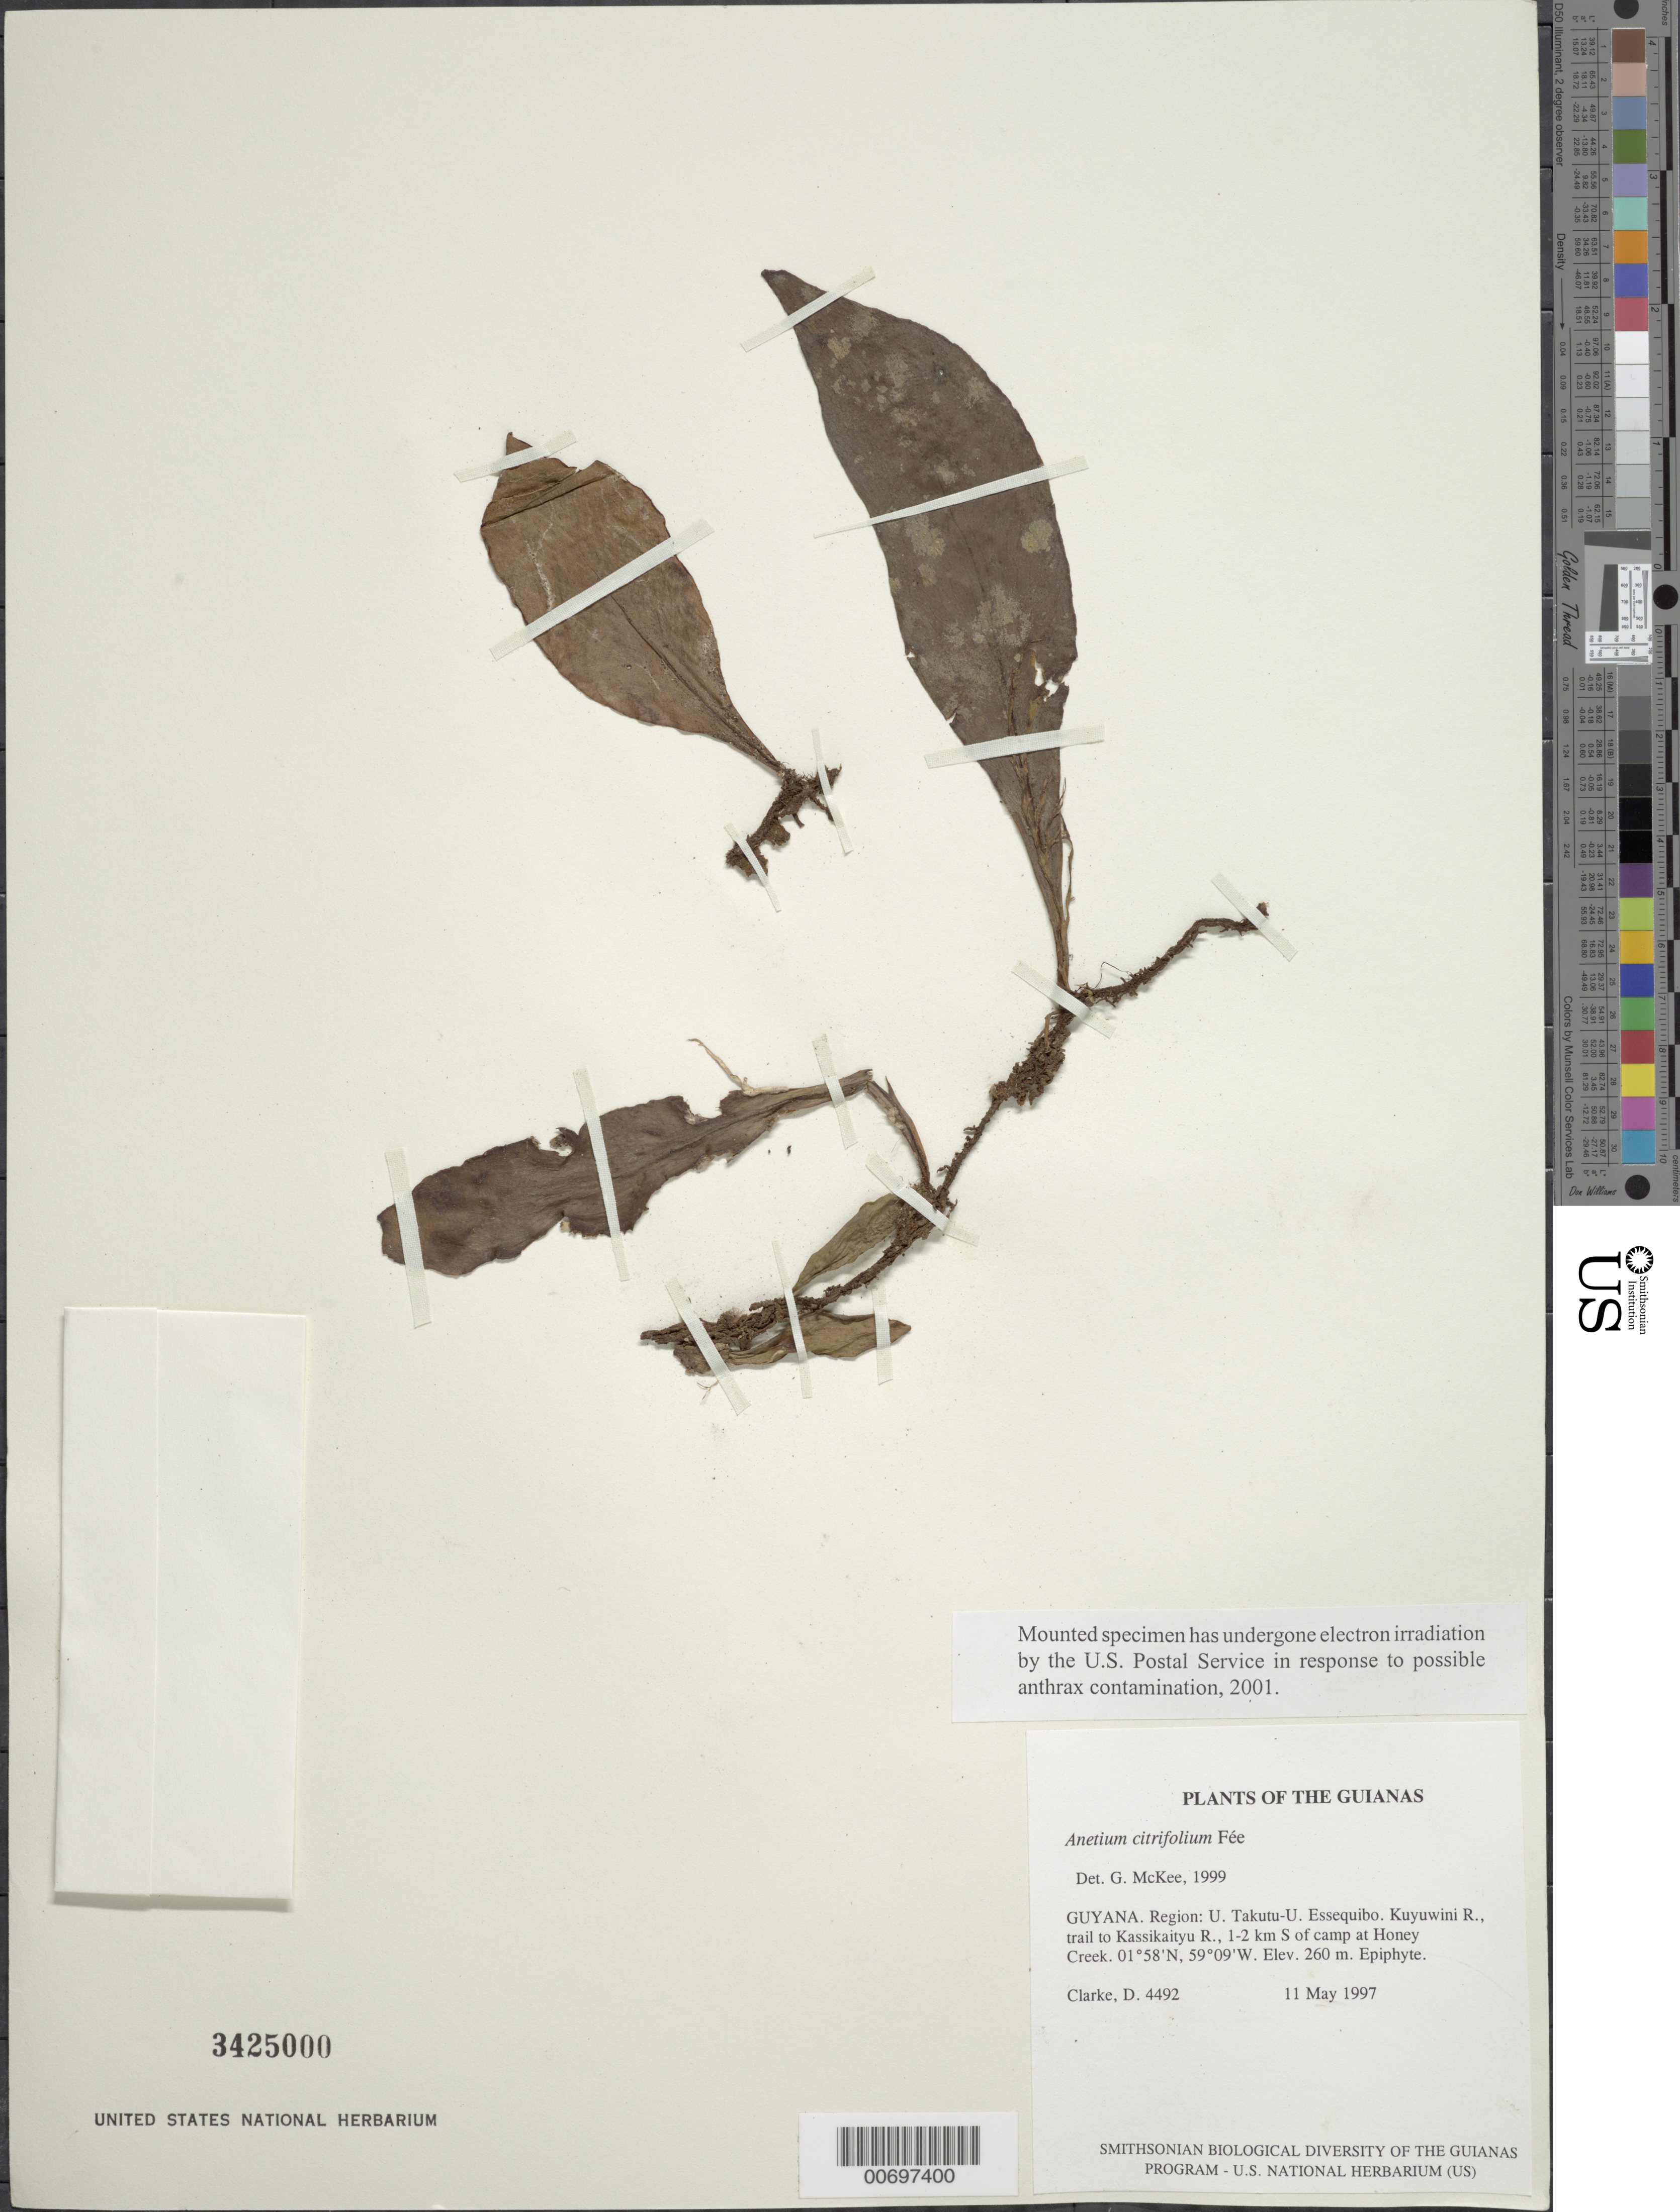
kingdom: Plantae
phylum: Tracheophyta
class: Polypodiopsida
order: Polypodiales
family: Pteridaceae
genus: Anetium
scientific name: Anetium citrifolium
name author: (L.) Splitg.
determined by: McKee, G. S., (US), NMNH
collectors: H. D. Clarke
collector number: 4492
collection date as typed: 11 May 1997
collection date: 1997-05-11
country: Guyana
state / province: U. Takutu-U. Essequibo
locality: Kuyuwini R., trail to Kassikaityu R., 1-2 km S of camp at Honey Creek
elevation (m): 260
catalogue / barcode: US 3425000